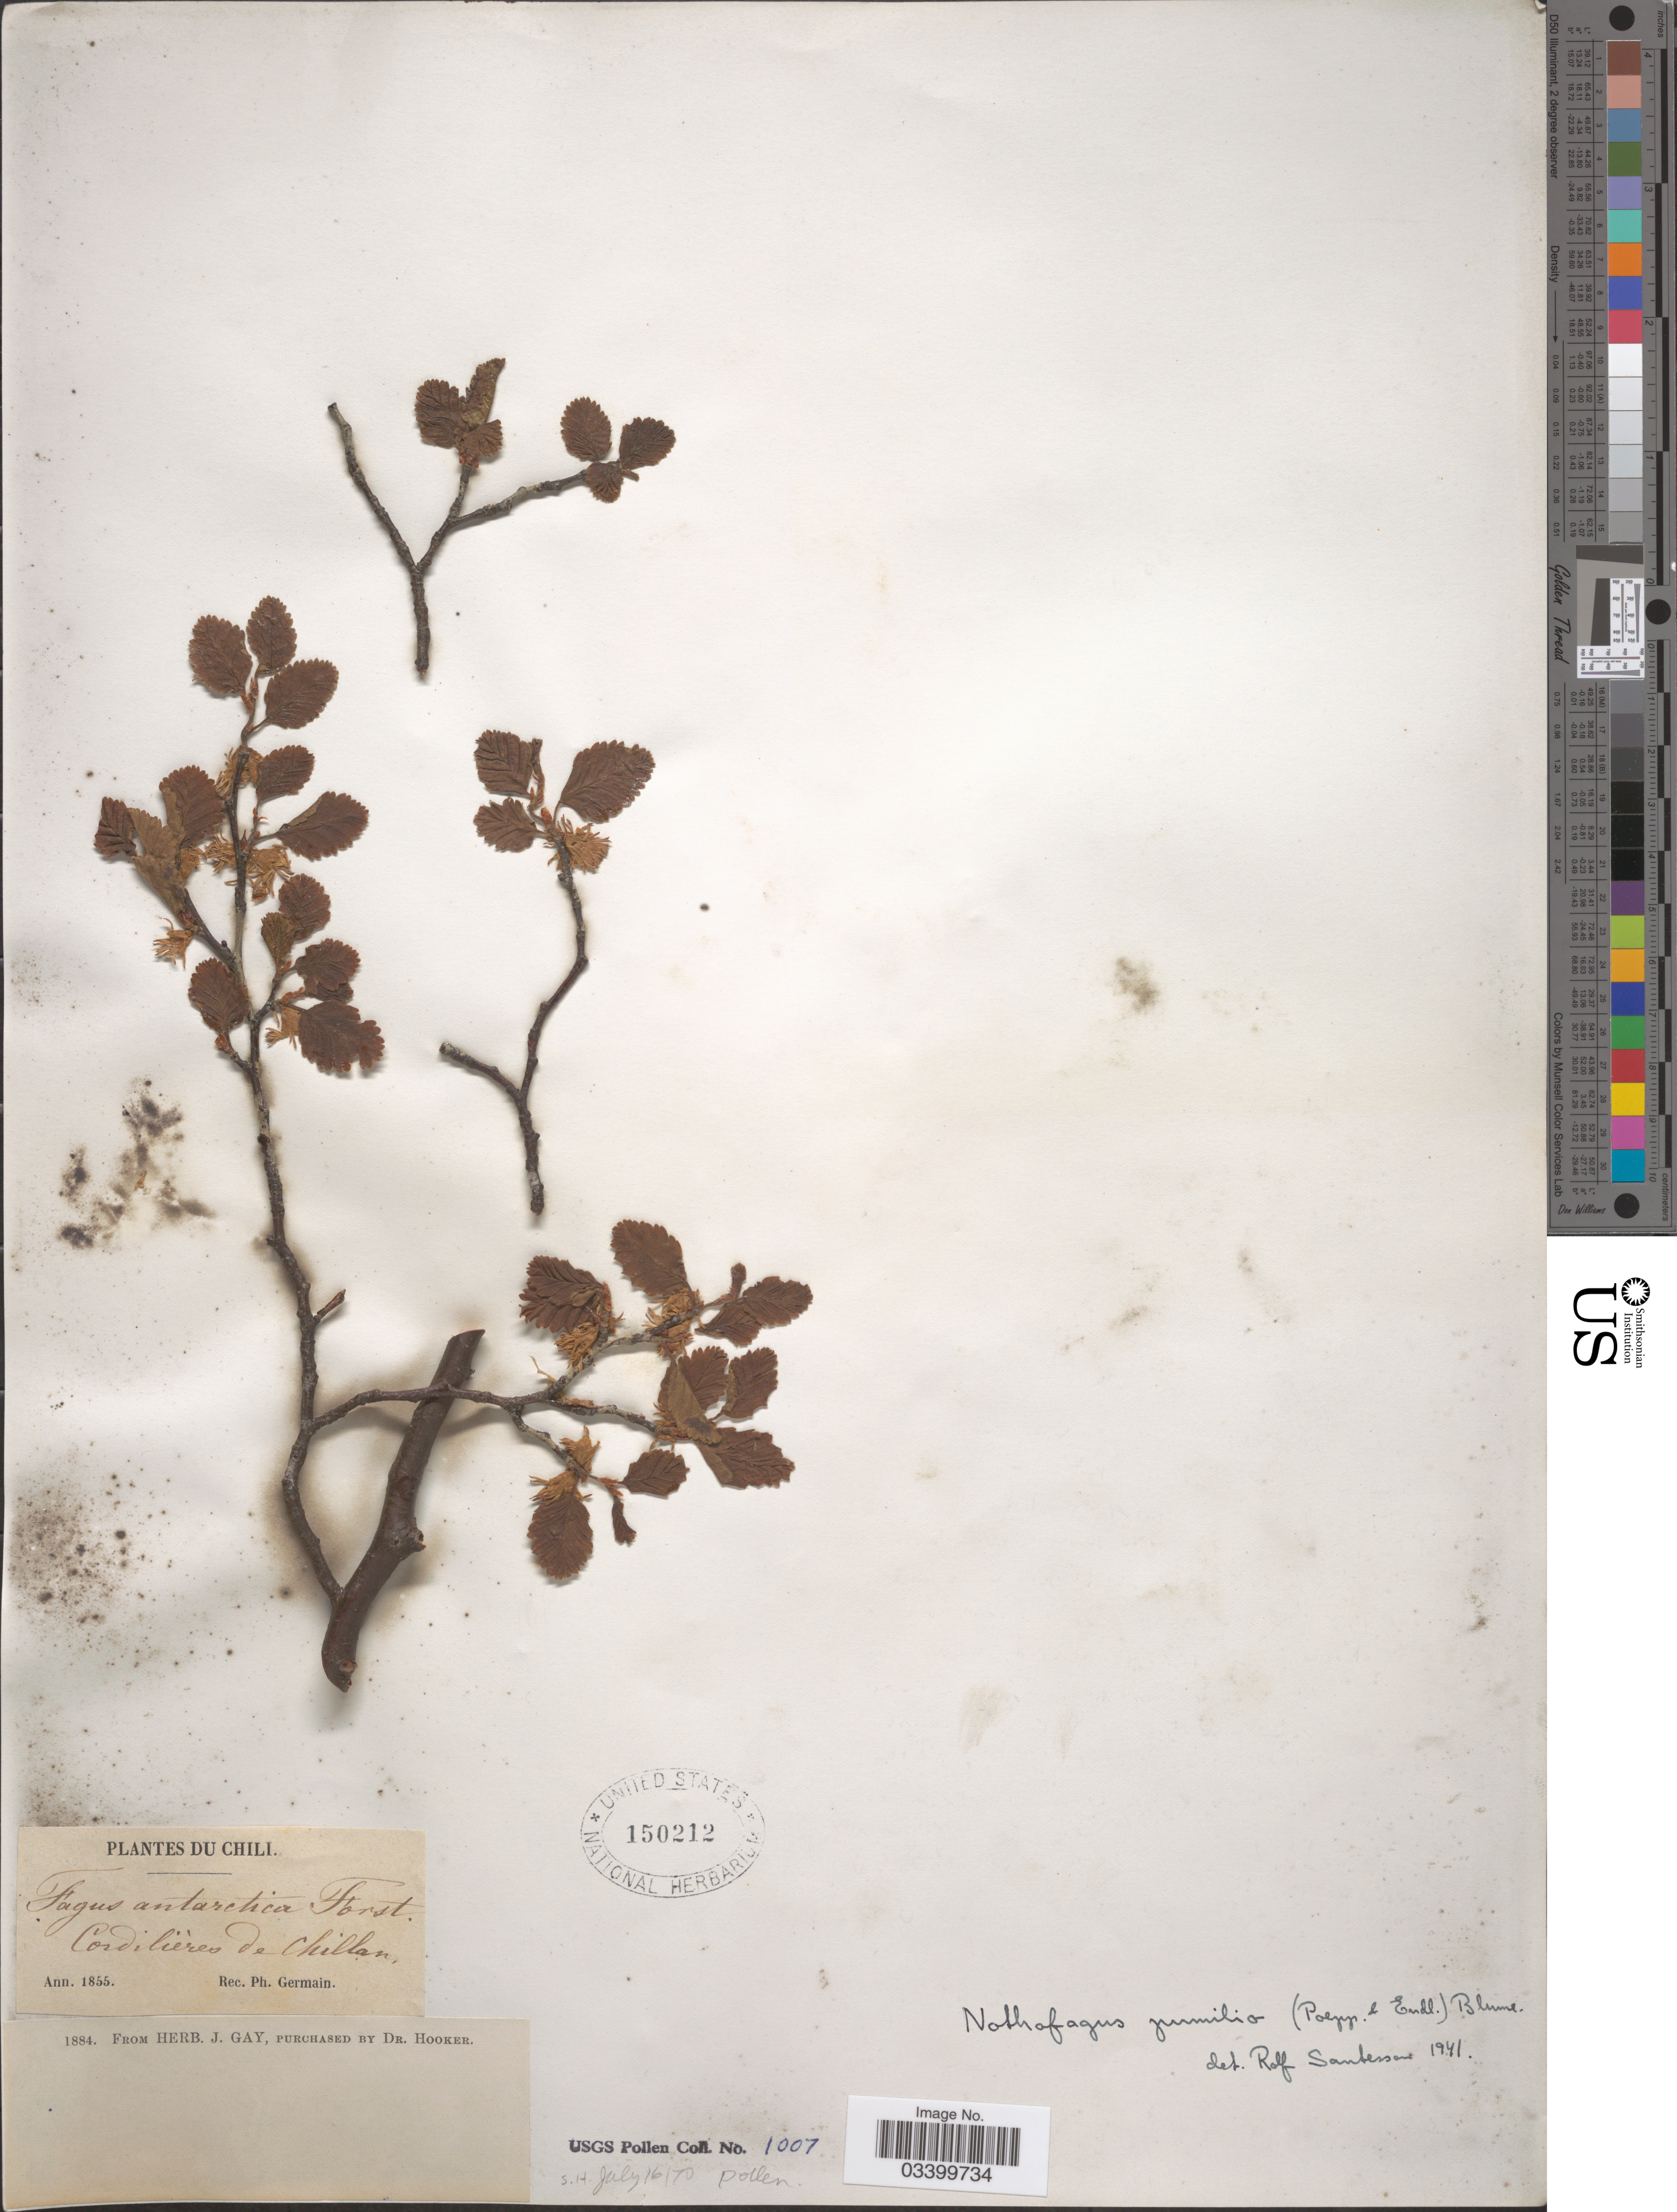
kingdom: Plantae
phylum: Tracheophyta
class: Magnoliopsida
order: Fagales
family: Nothofagaceae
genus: Nothofagus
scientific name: Nothofagus pumilio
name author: (Poepp. & Endl.) Krasser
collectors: P. Germain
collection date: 1855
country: Chile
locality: Cordiliéres de Chillan.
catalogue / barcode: US 150212